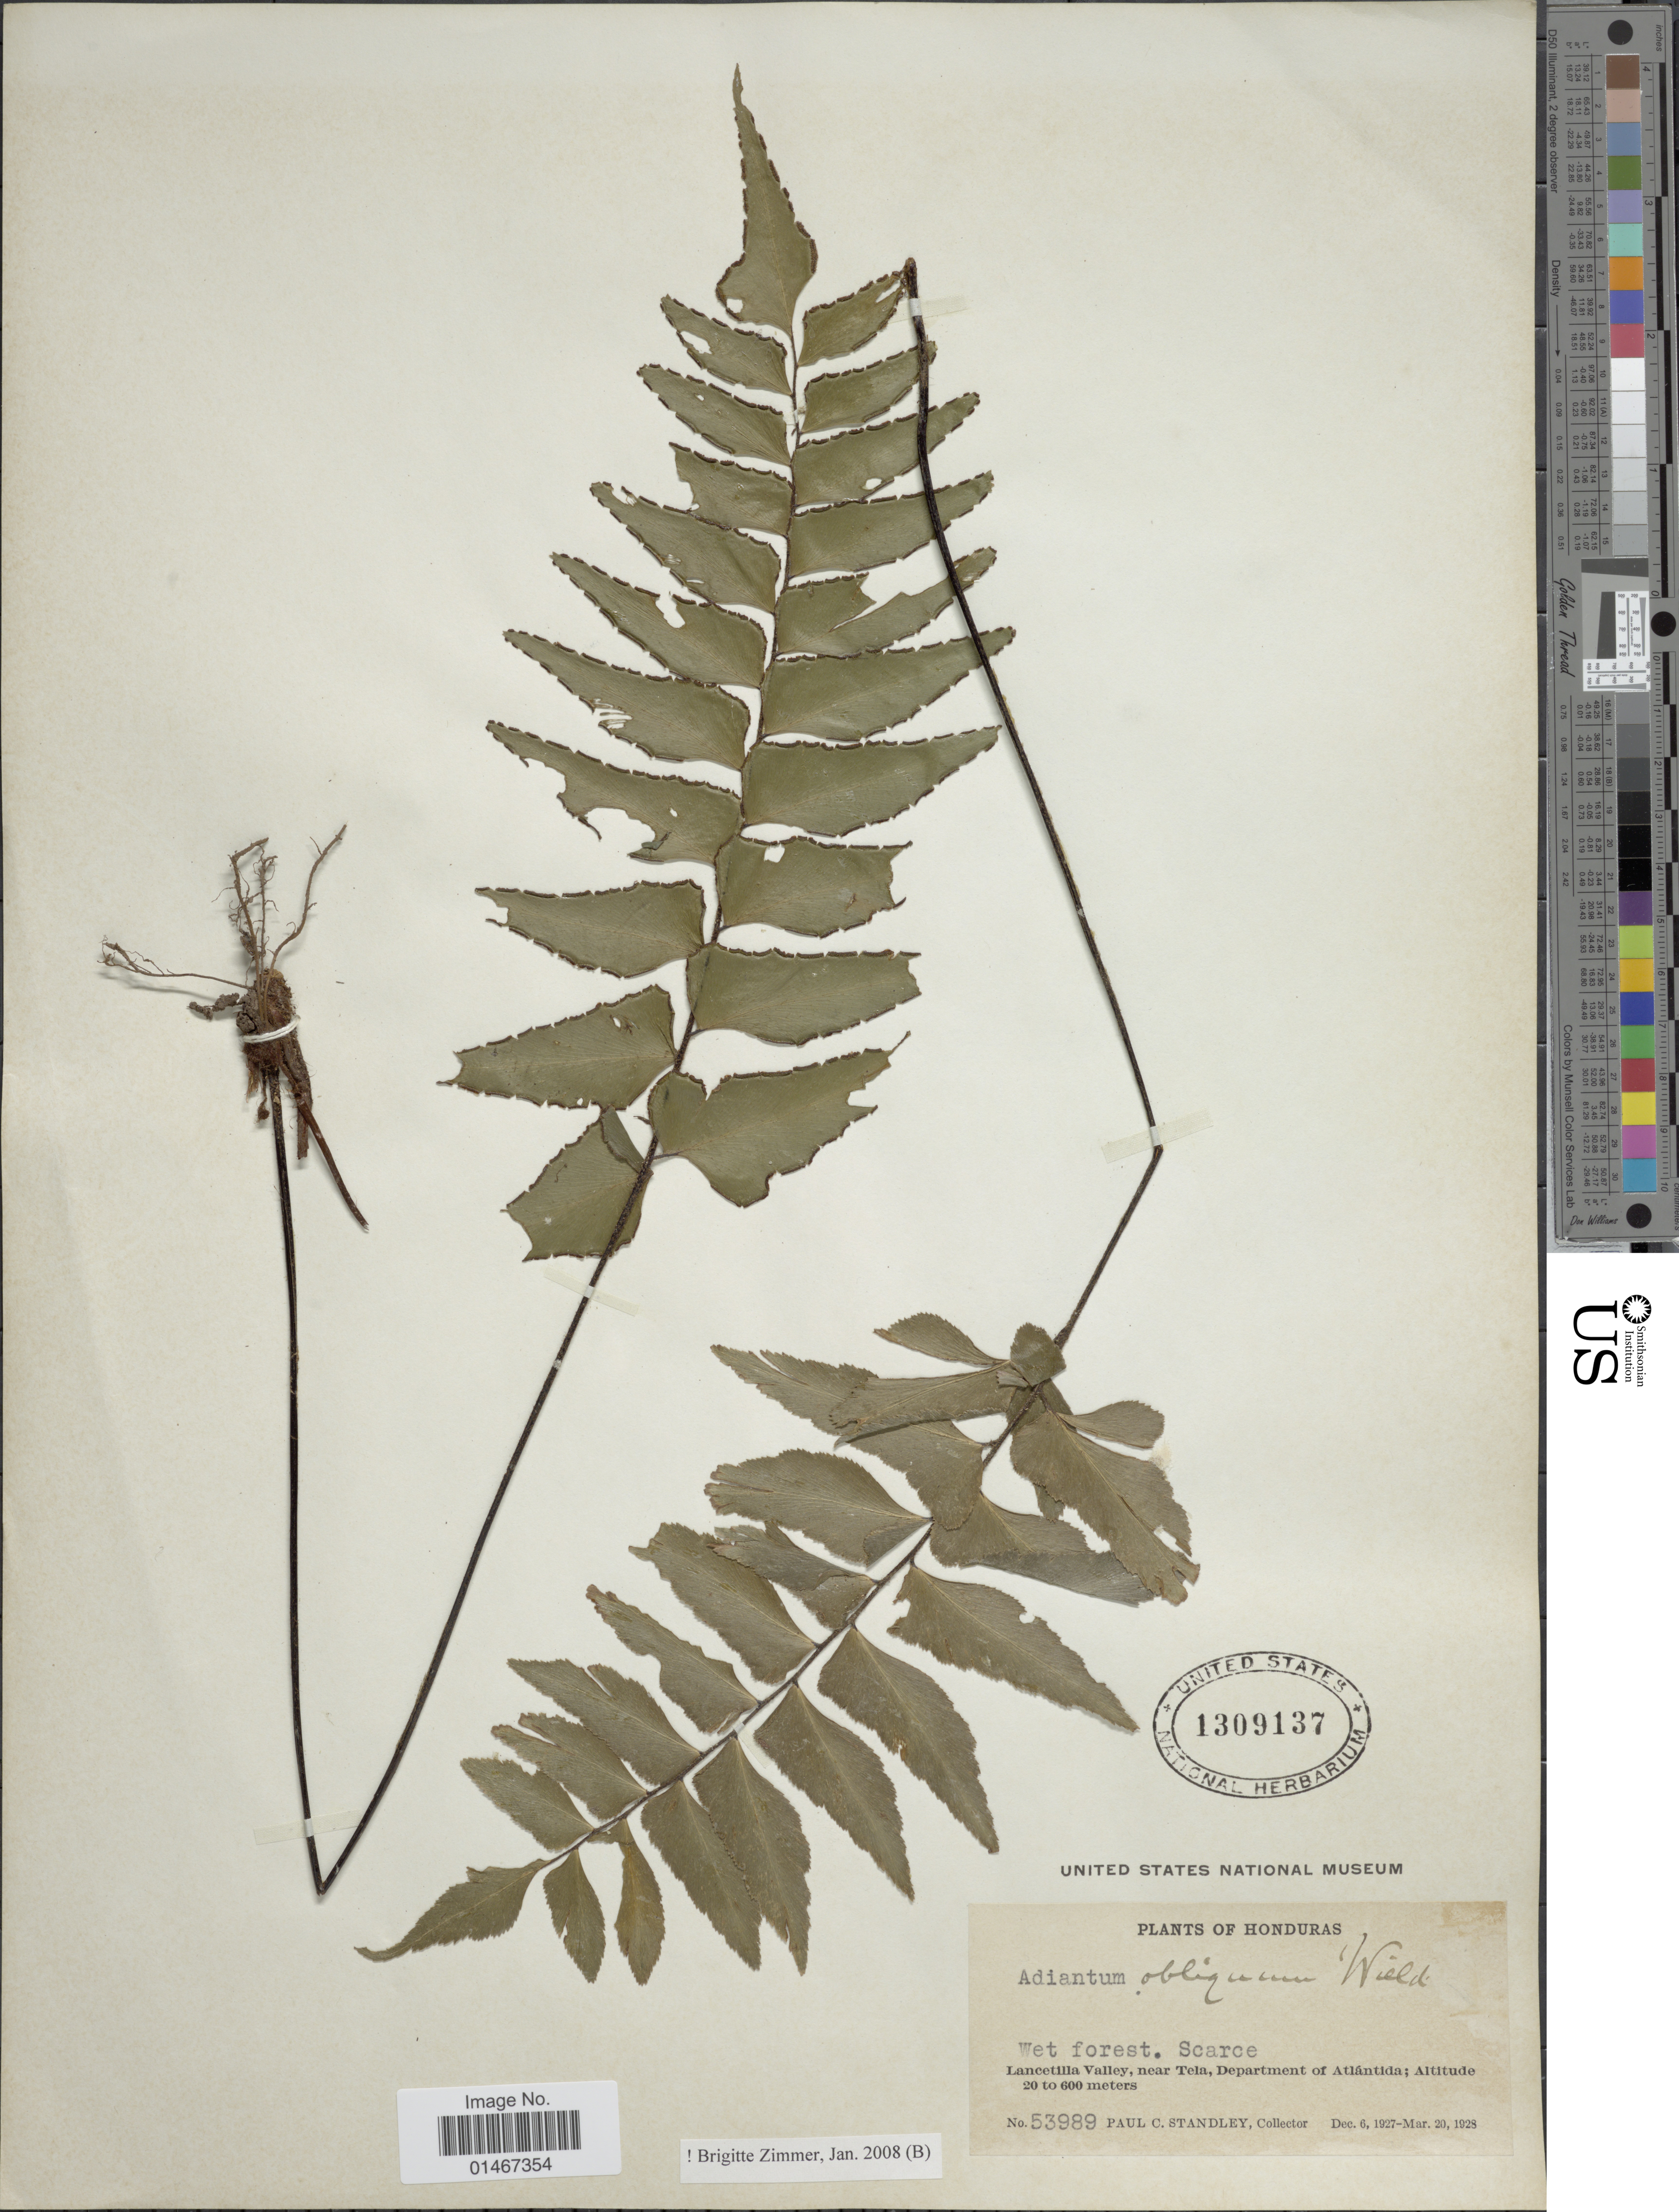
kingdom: Plantae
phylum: Tracheophyta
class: Polypodiopsida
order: Polypodiales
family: Pteridaceae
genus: Adiantum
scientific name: Adiantum obliquum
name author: Willd.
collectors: P. C. Standley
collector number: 53989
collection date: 1927-12-06/1928-03-20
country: Honduras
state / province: Atlántida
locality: Lancetilla Valley, near Tela, Department of Atlantida.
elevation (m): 20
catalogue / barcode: US 1309137